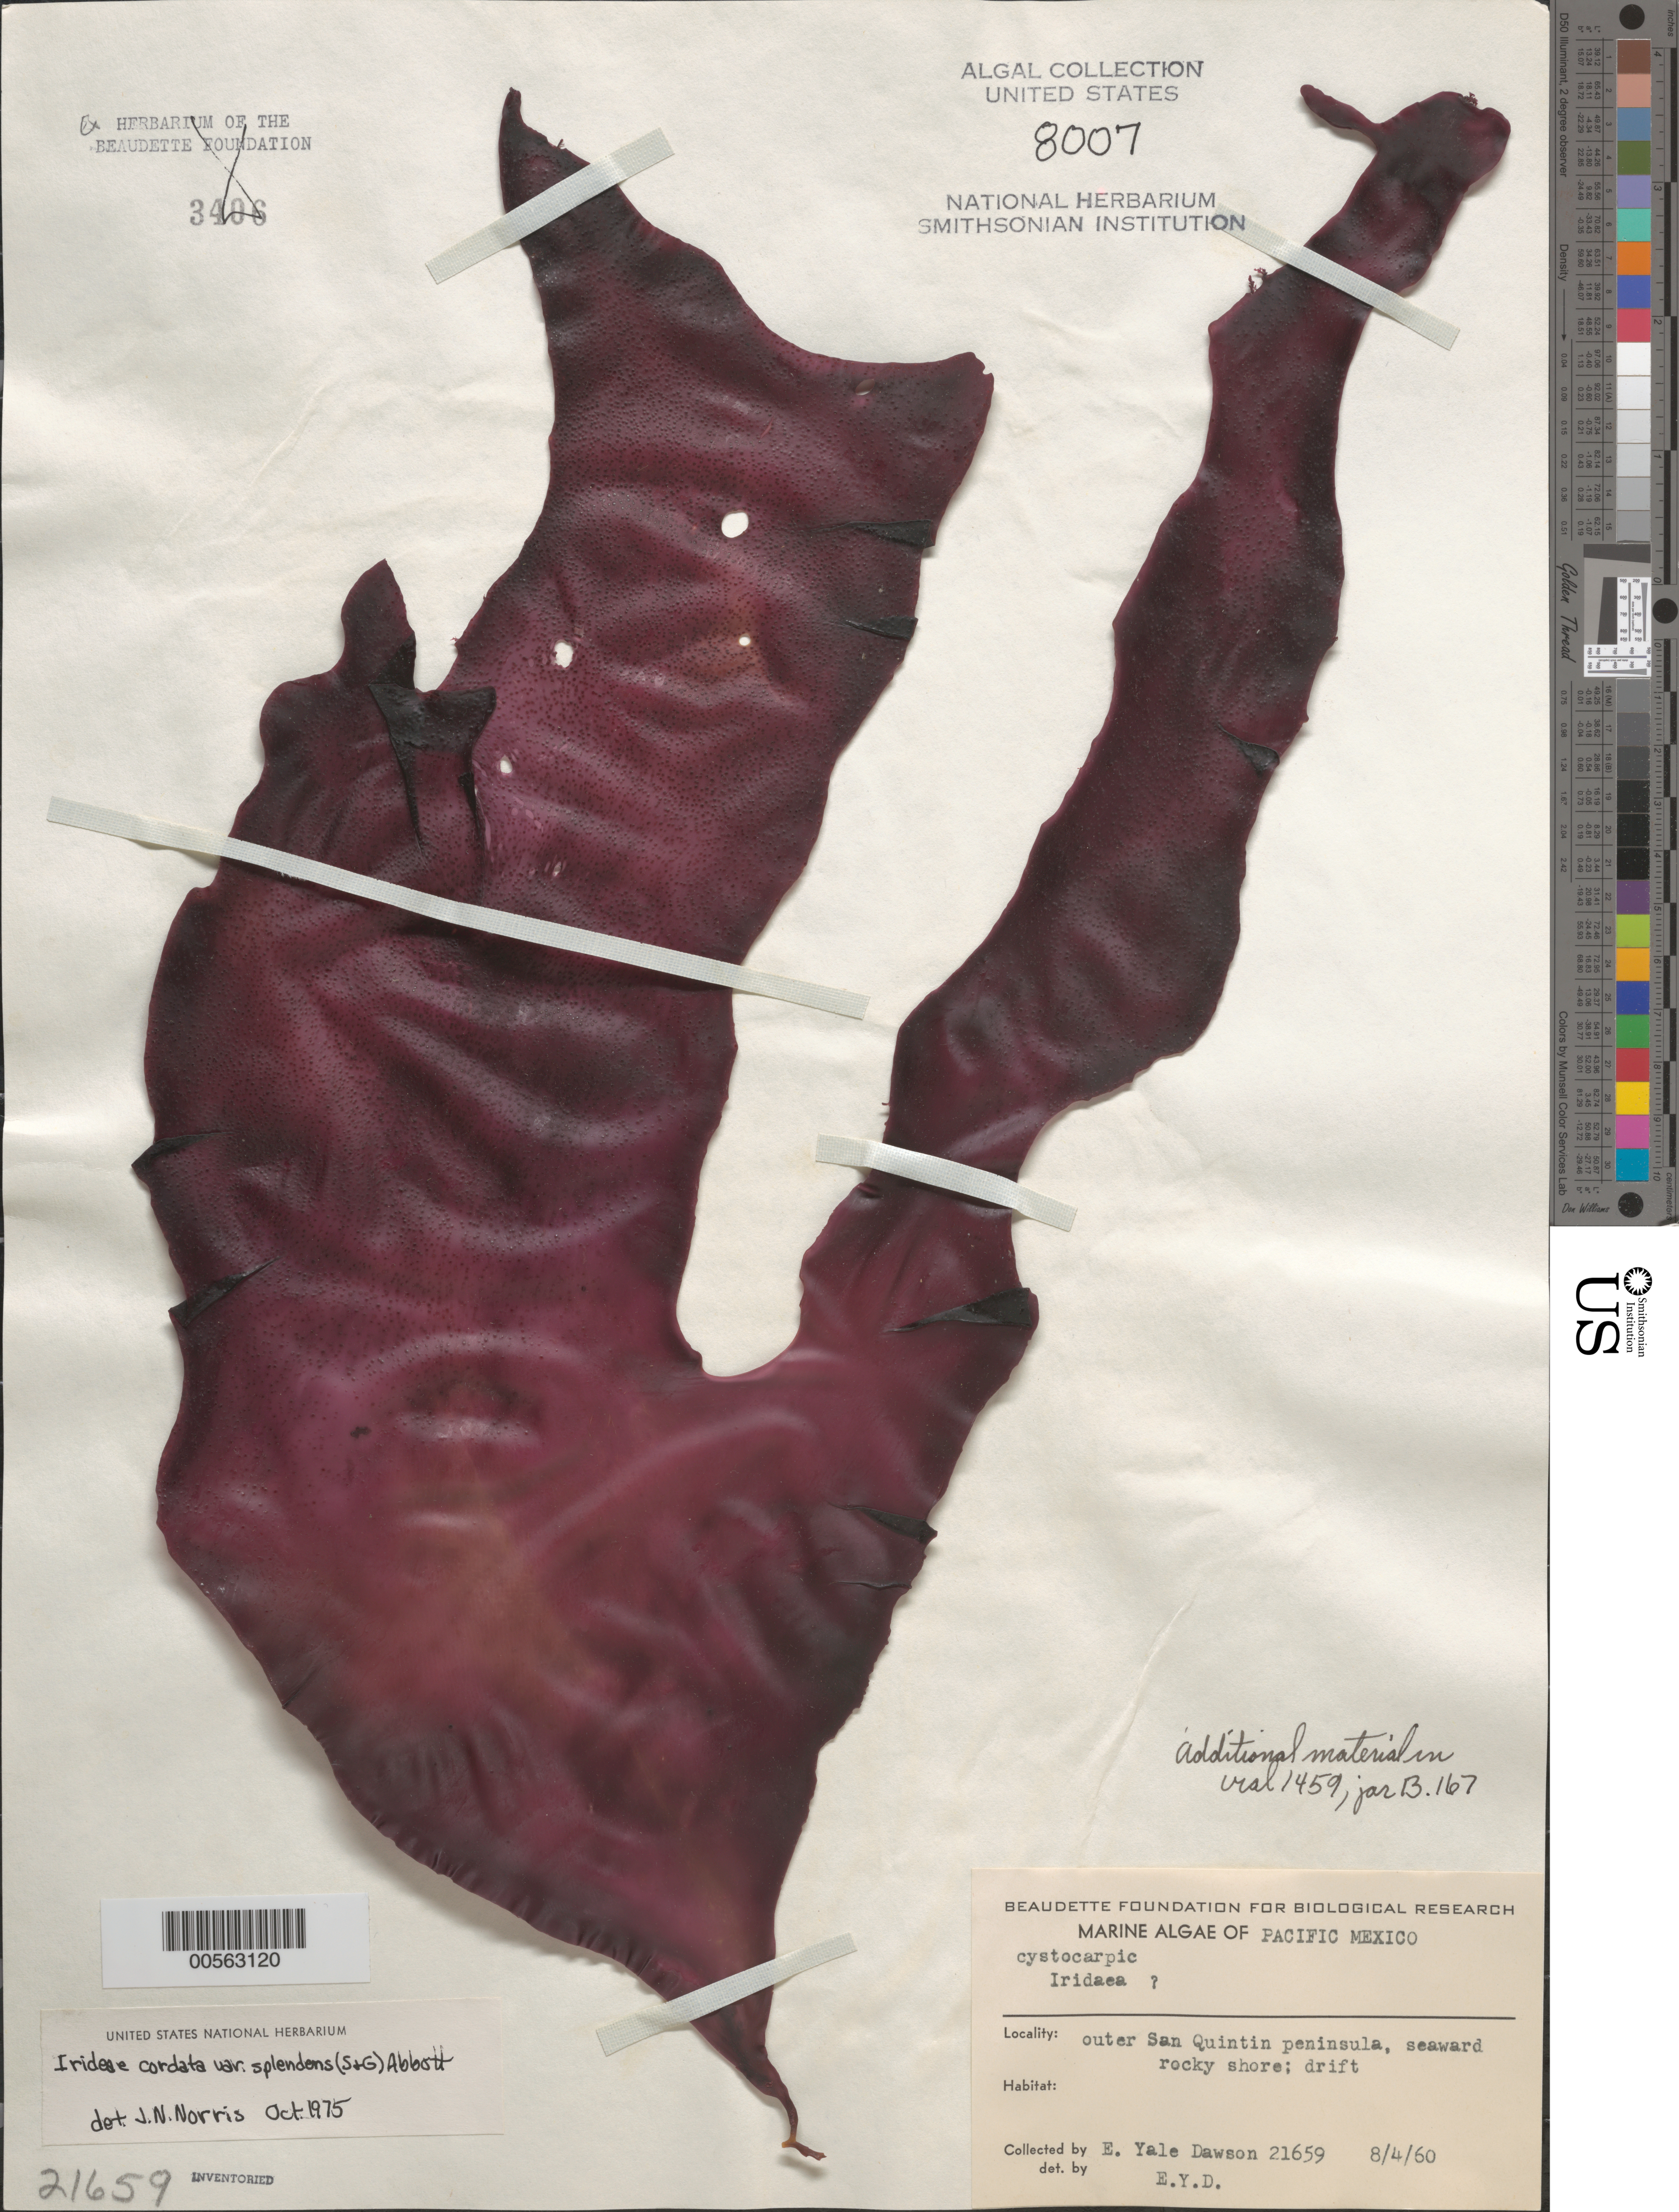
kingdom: Plantae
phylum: Rhodophyta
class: Florideophyceae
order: Gigartinales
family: Gigartinaceae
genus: Iridaea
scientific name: Iridaea cordata var. splendens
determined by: Norris, James N.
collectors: E. Y. Dawson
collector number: EYD 21659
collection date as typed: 04 Aug 1960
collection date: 1960-08-04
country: Mexico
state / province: Baja California Norte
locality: San Quintin Peninsula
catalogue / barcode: US 8007